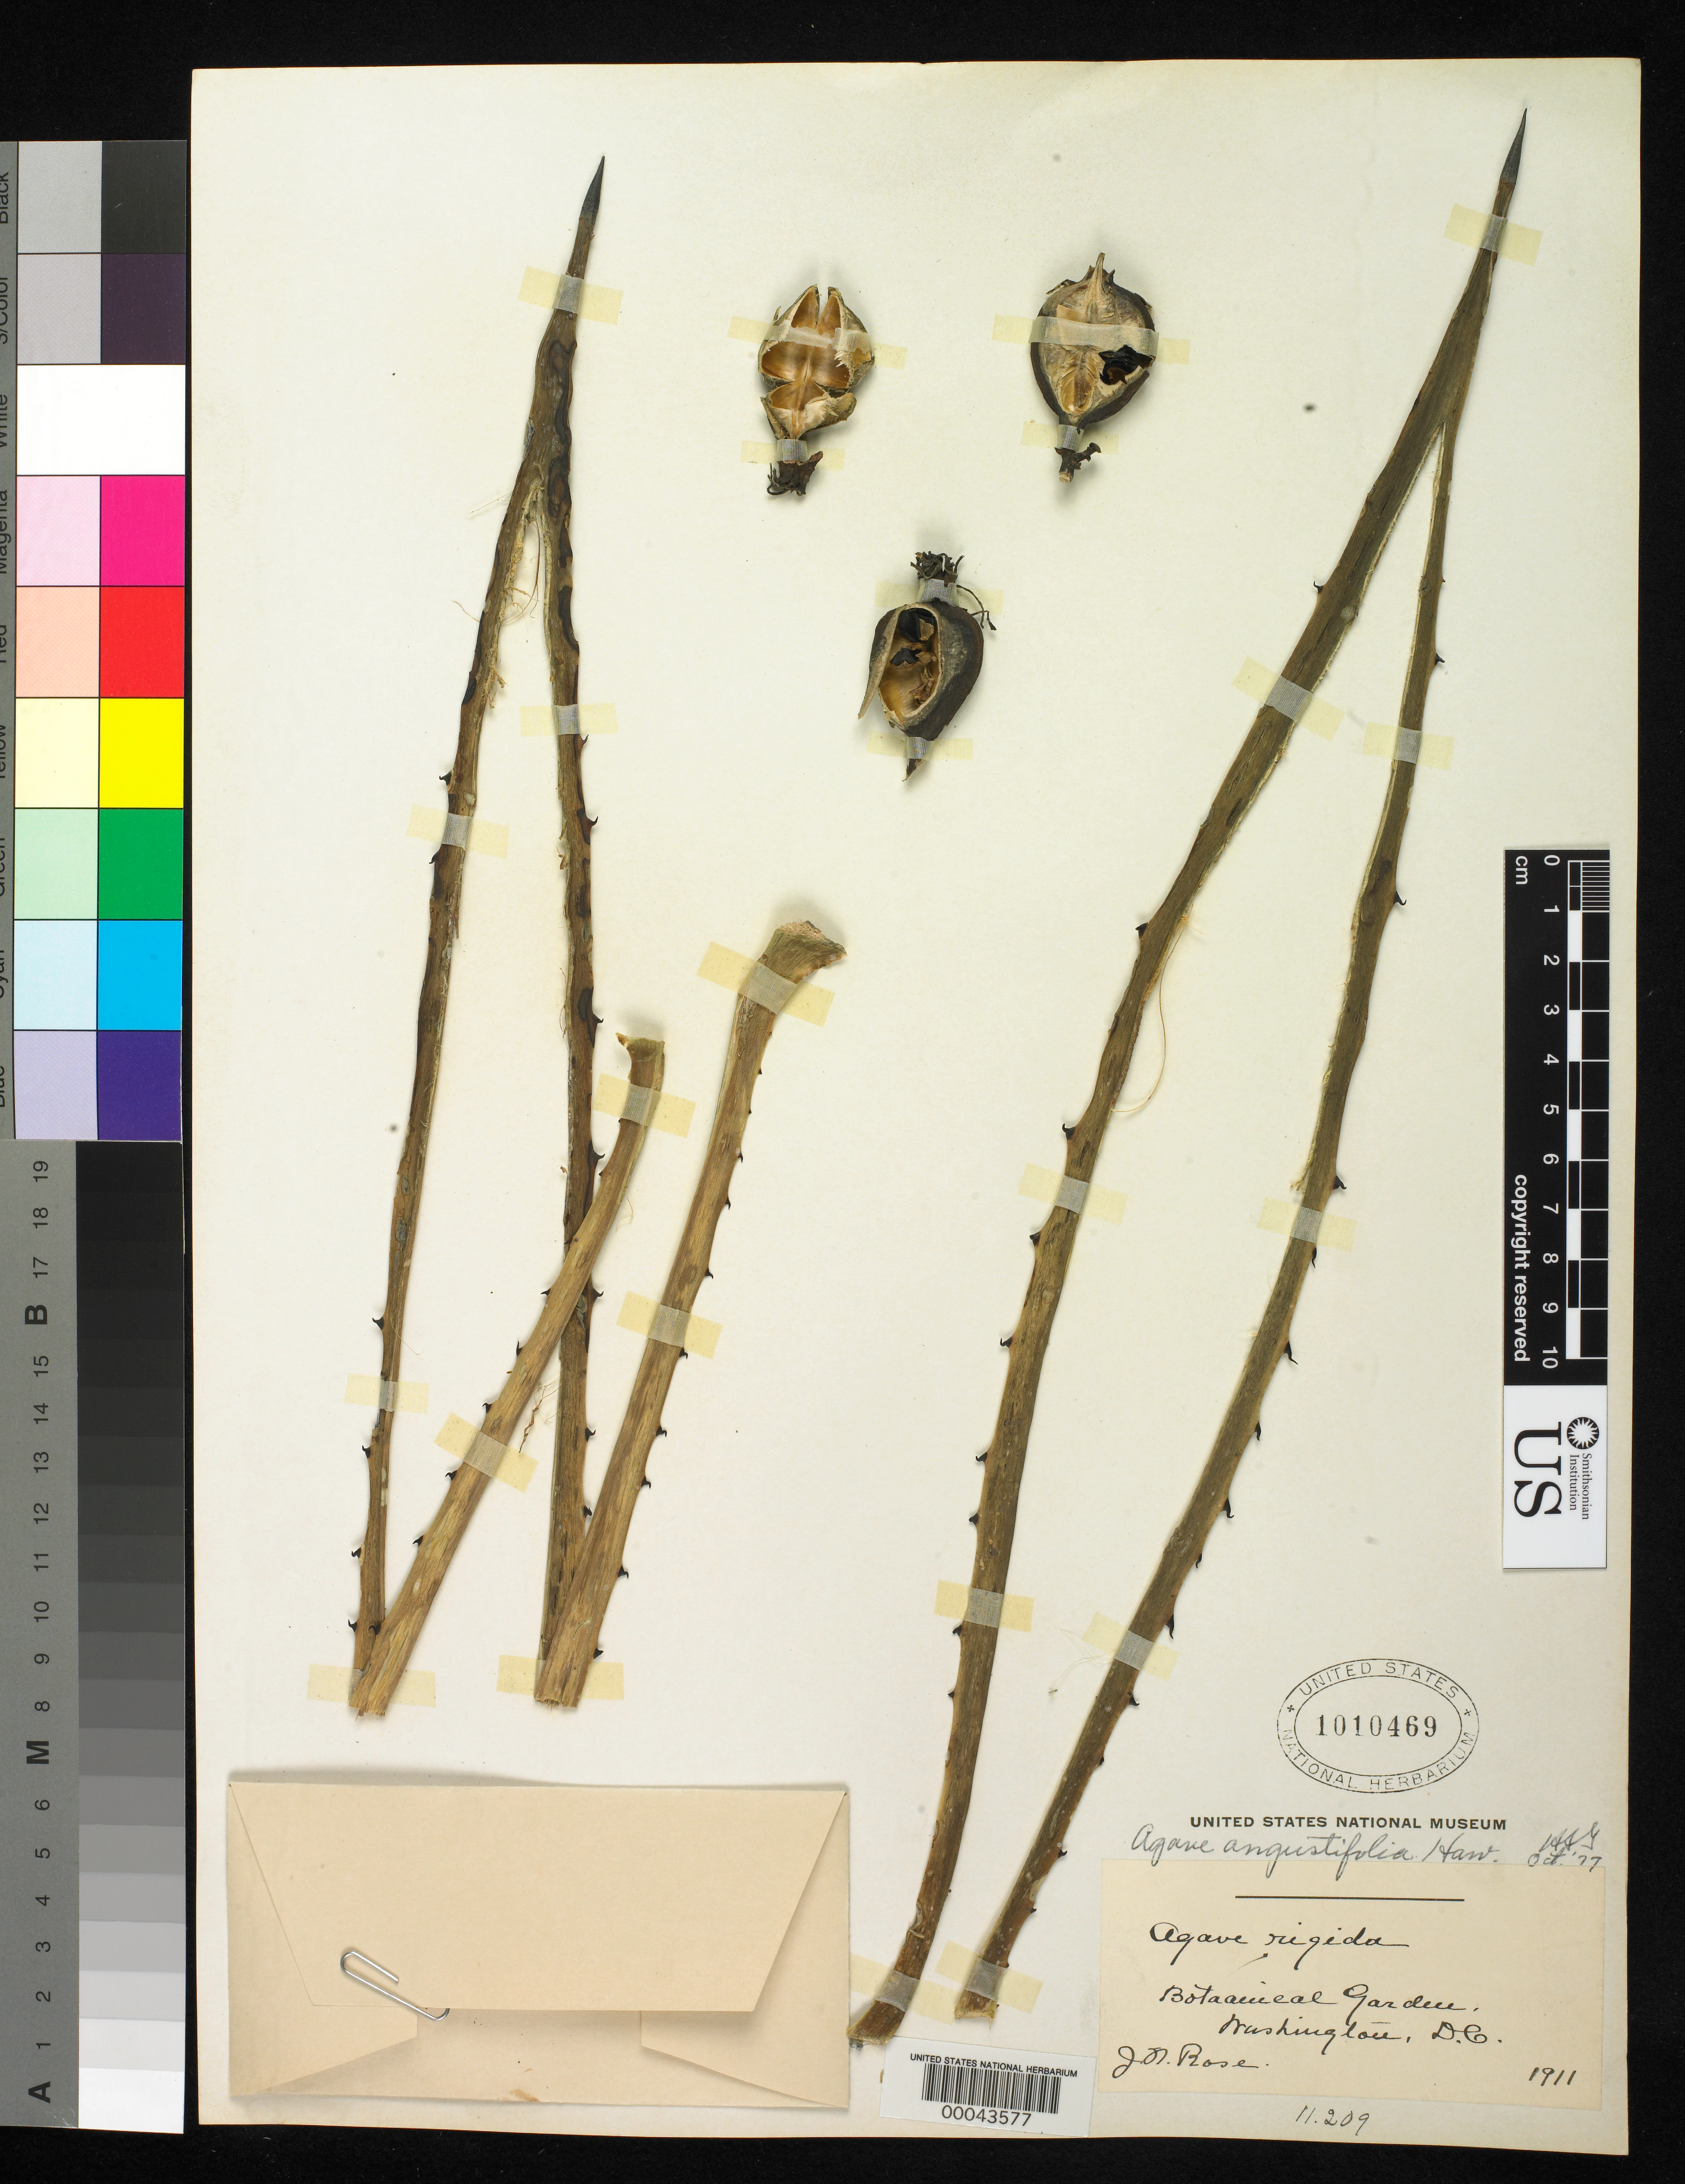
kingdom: Plantae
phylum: Tracheophyta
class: Liliopsida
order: Asparagales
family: Asparagaceae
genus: Agave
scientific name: Agave angustifolia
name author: Haw.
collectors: J. N. Rose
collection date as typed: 1911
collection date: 1911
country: Mexico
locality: E of Monserrat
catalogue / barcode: US 1010469